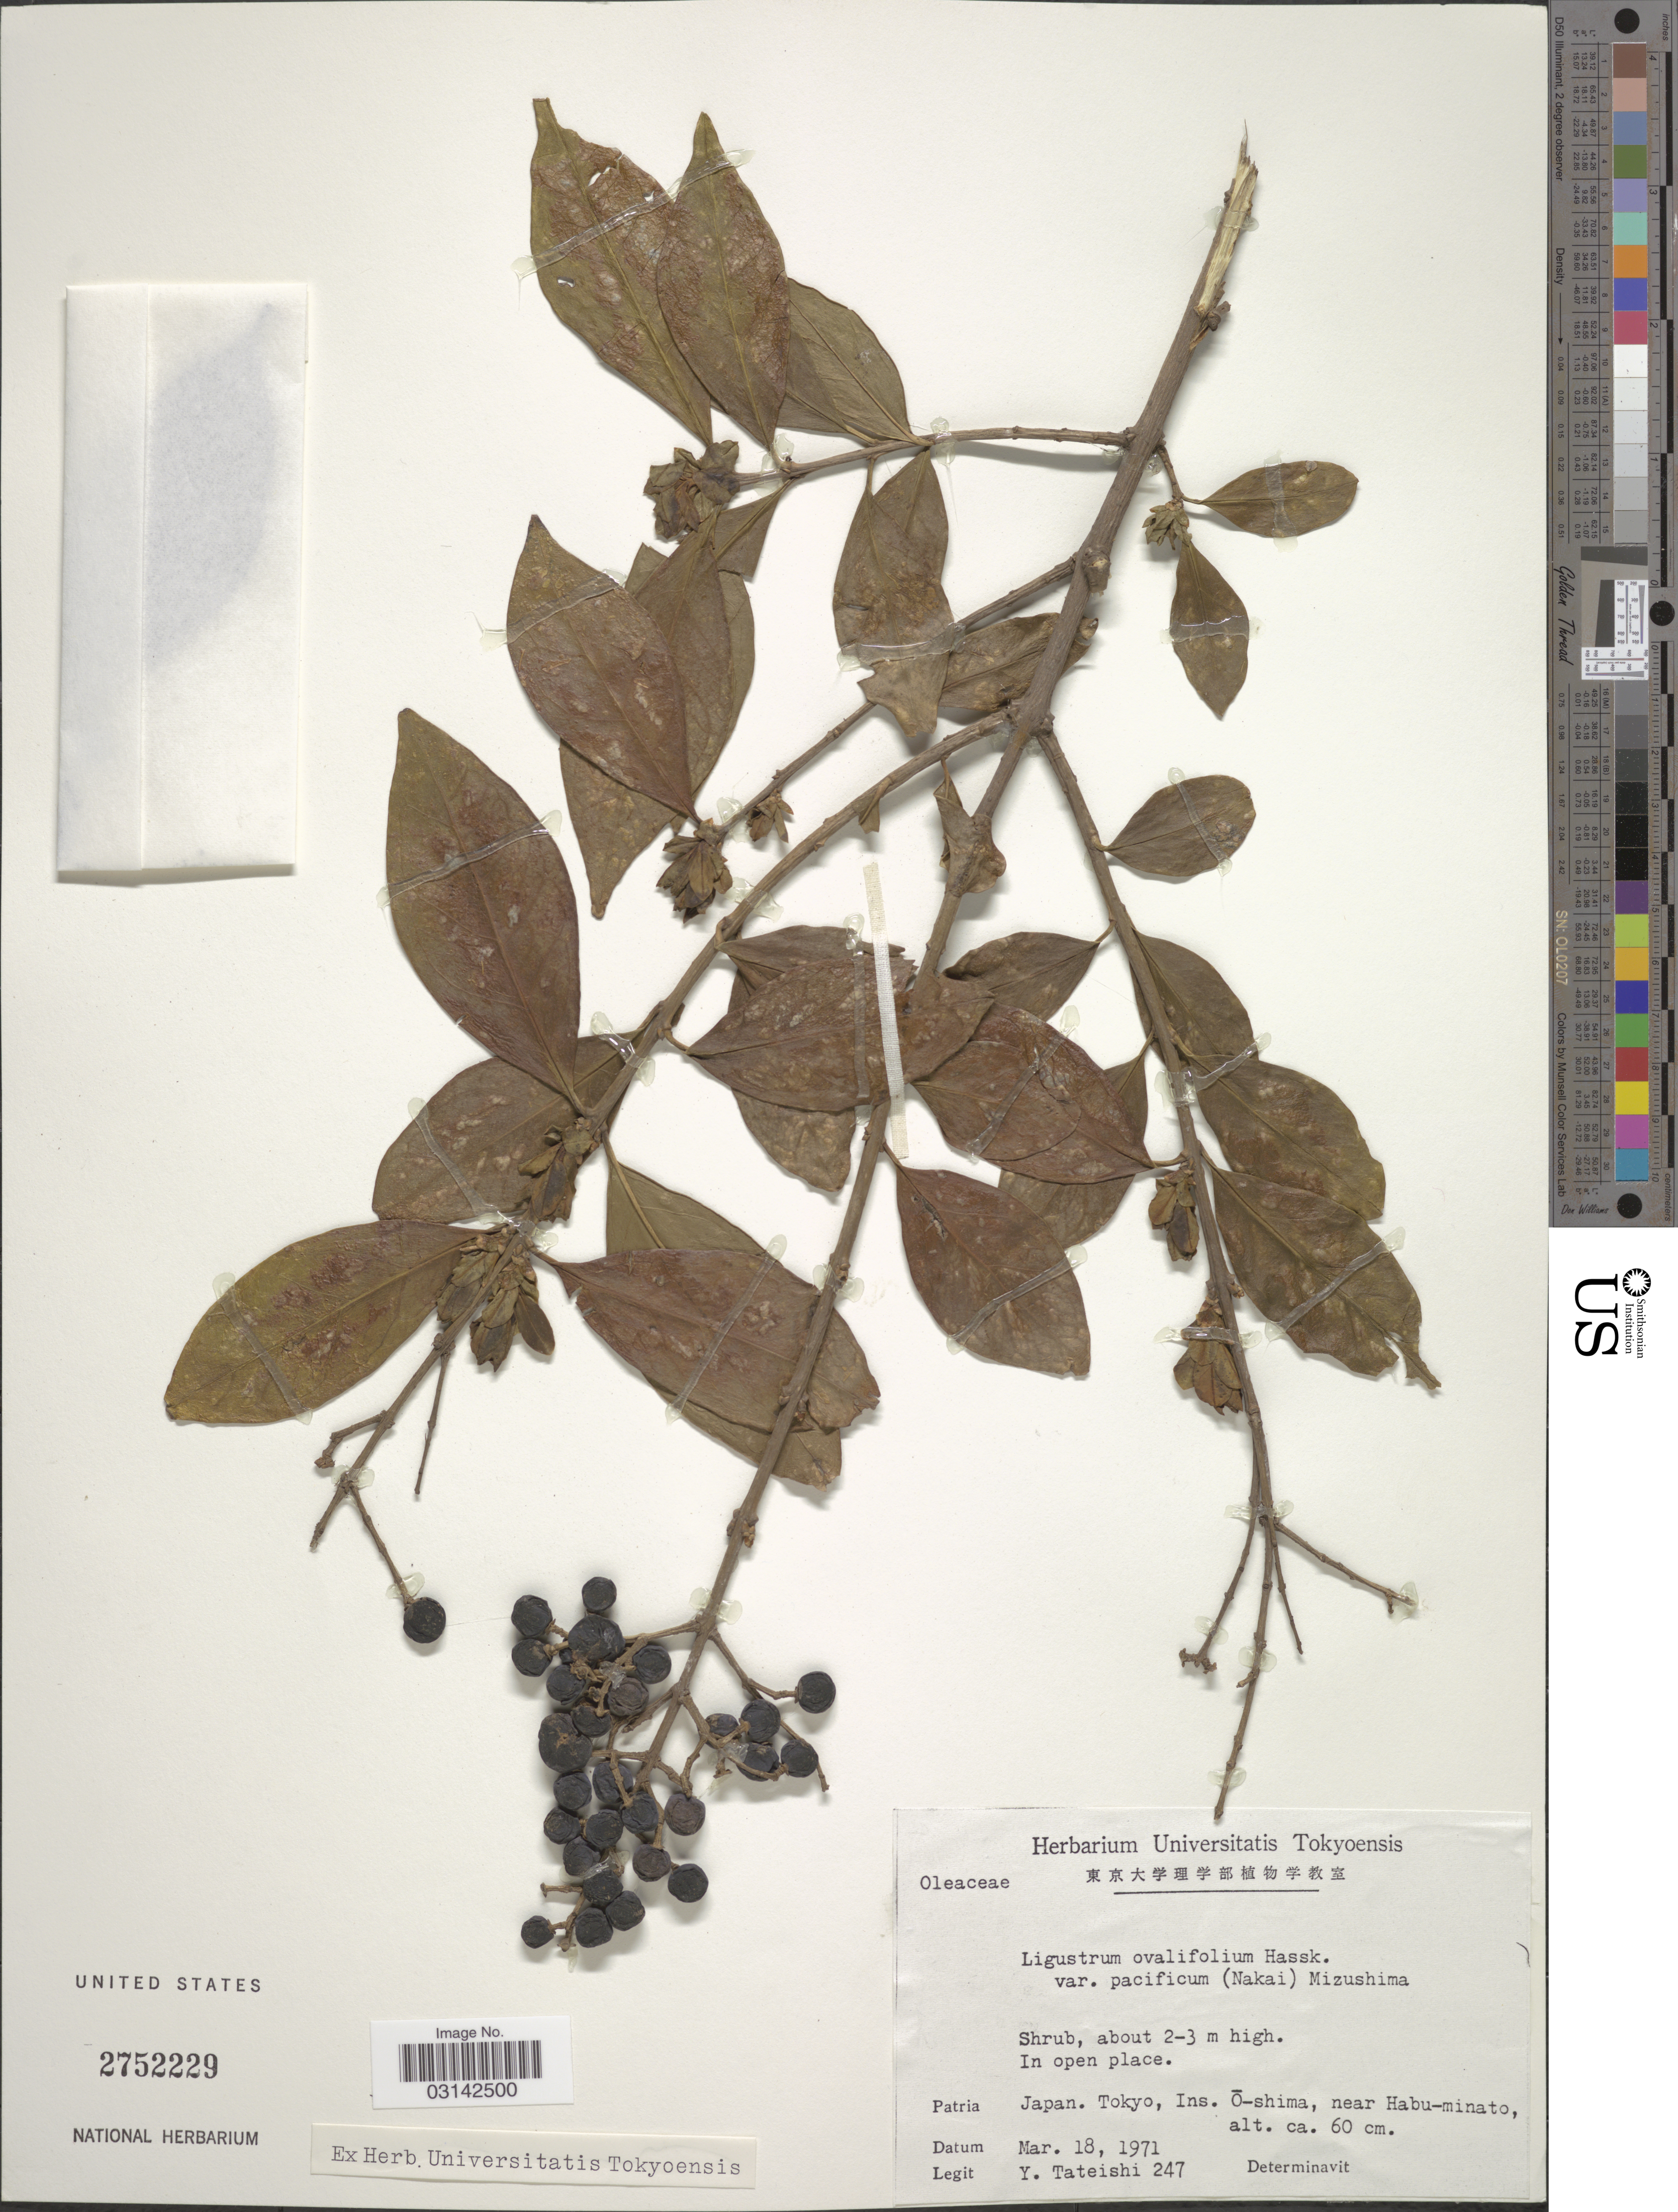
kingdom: Plantae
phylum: Tracheophyta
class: Magnoliopsida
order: Lamiales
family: Oleaceae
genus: Ligustrum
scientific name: Ligustrum ovalifolium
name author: Hassk.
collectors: Y. Tateishi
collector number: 247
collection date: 1971-03-18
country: Japan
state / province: Tokyo, Federal City of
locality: Ins. O-shima, near Habu-minato.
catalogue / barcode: US 2752229